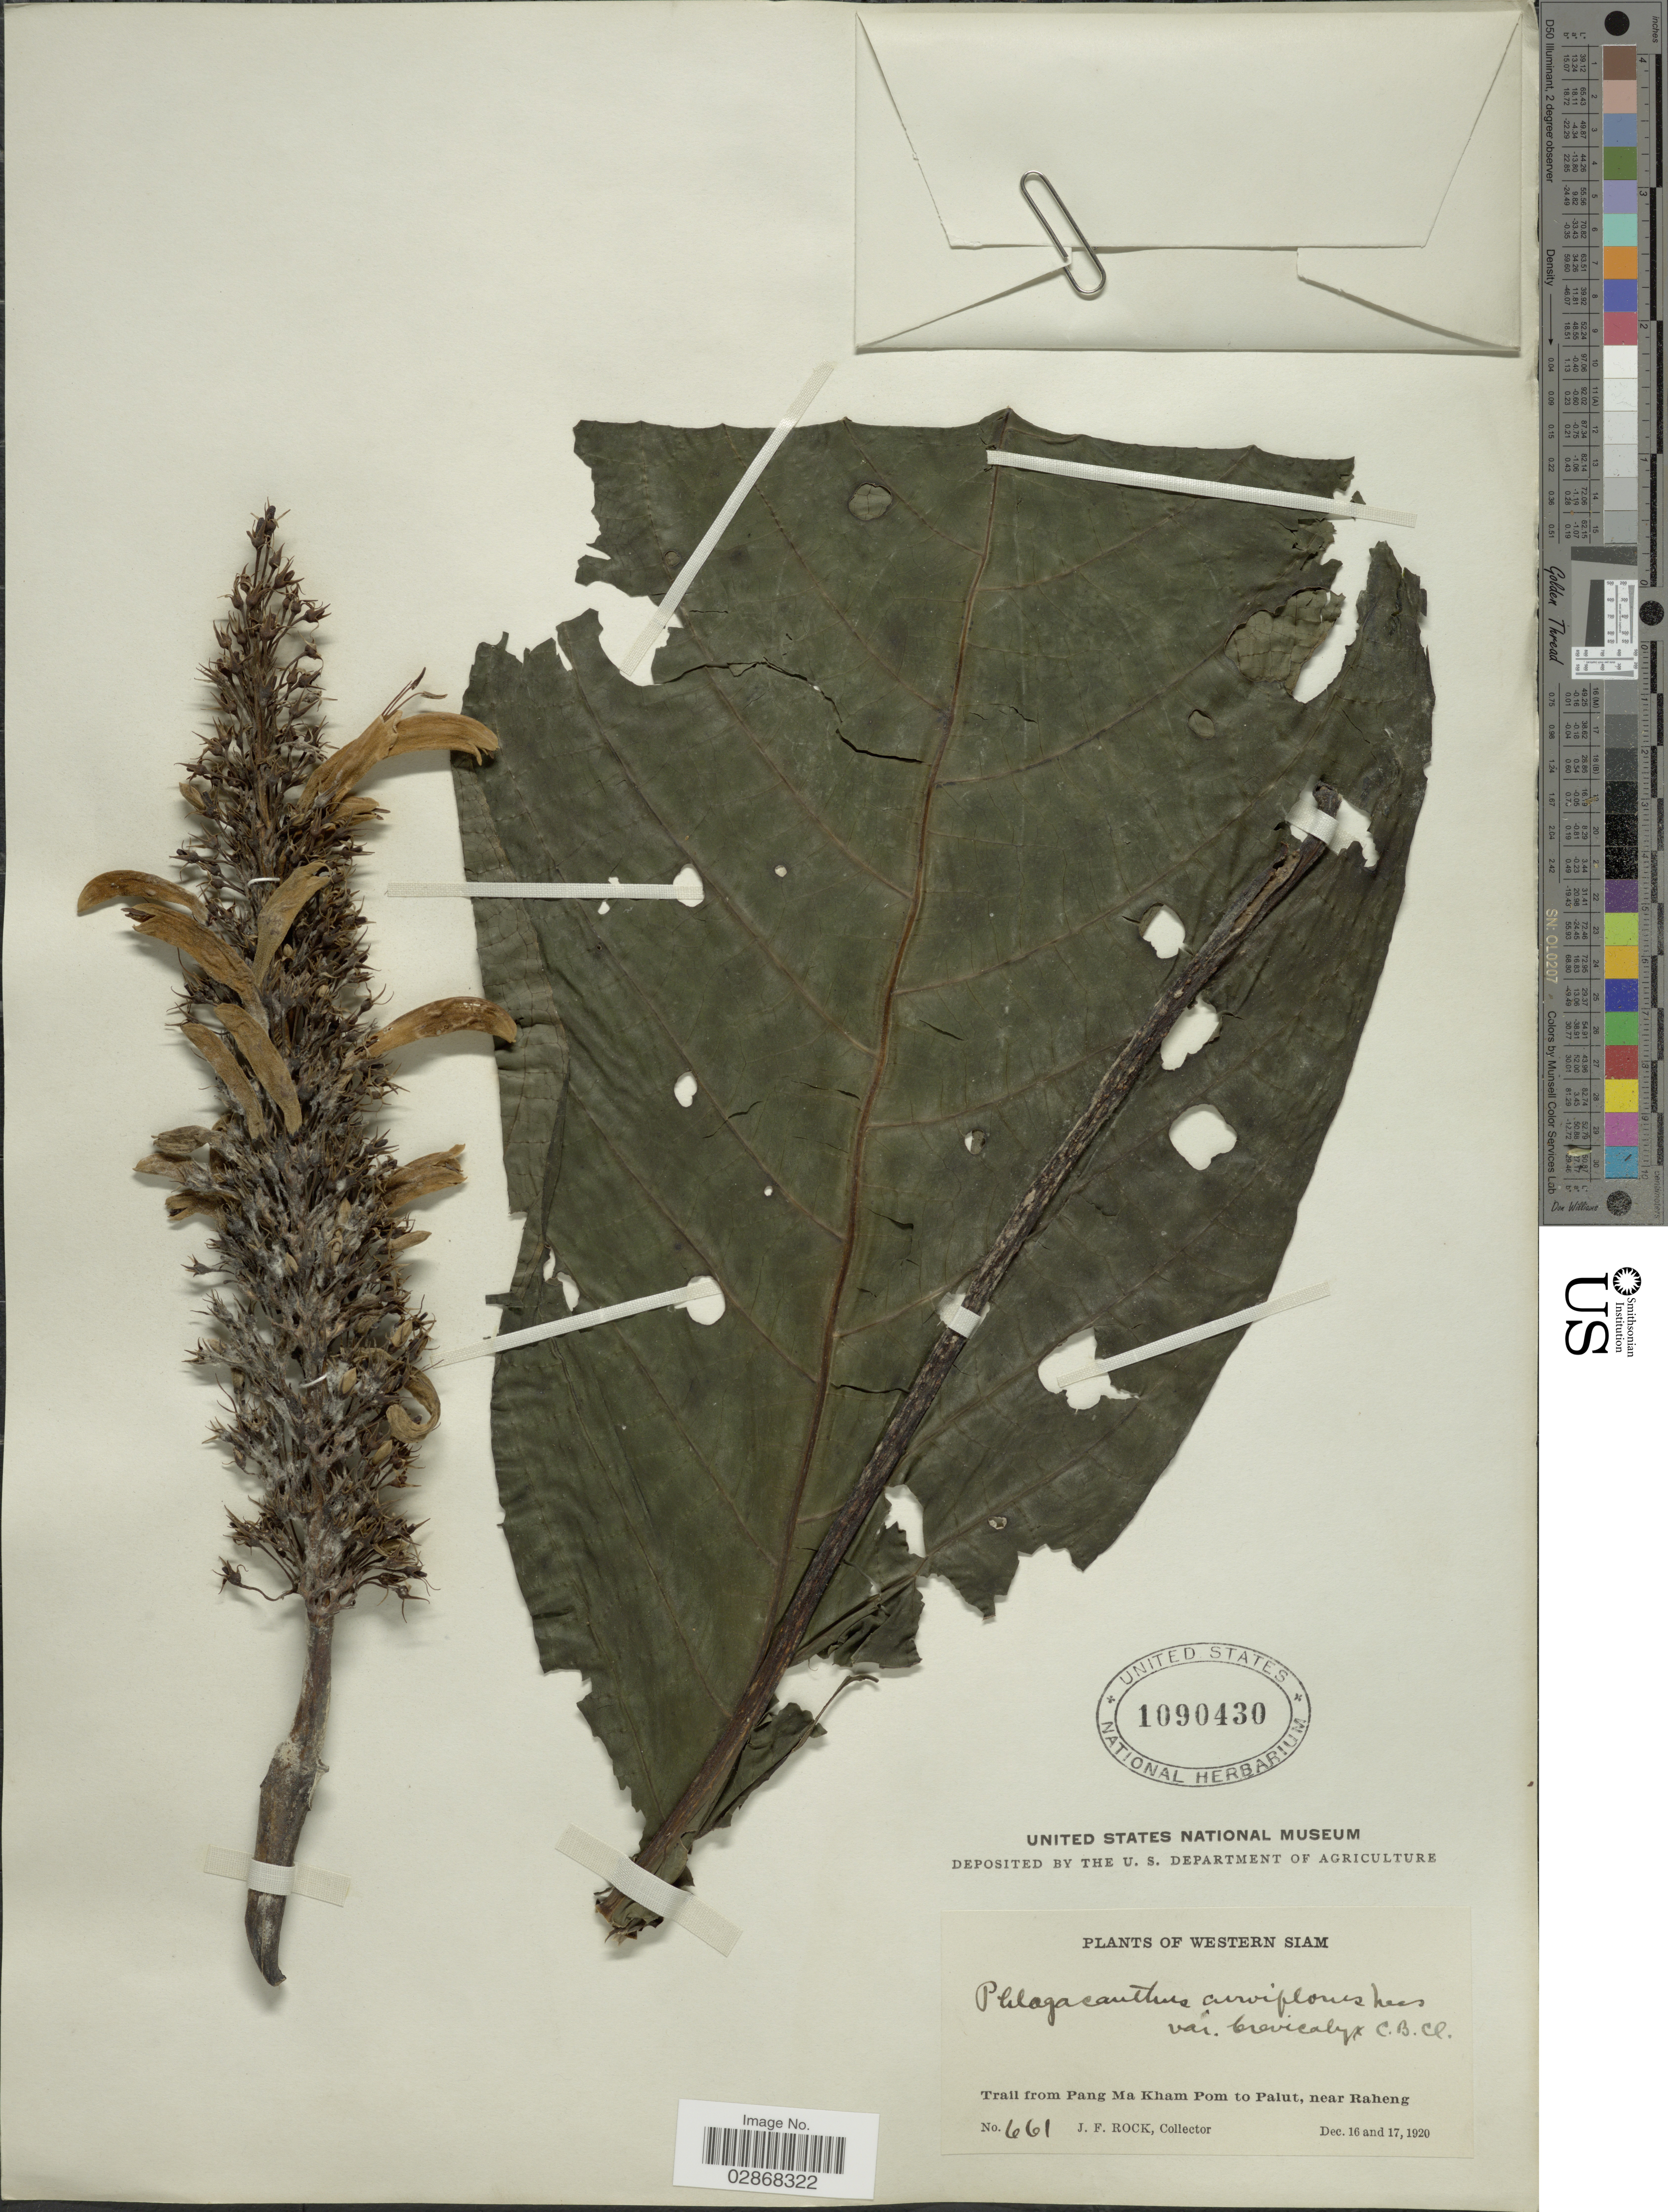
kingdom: Plantae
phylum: Tracheophyta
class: Magnoliopsida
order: Lamiales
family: Acanthaceae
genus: Phlogacanthus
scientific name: Phlogacanthus curviflorus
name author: Nees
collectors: J. Rock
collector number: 661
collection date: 1920-12-16/1920-12-17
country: Thailand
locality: Western Siam, Trail from Pang Ma Kham Pom to Palut, near Raheng.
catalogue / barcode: US 1090430